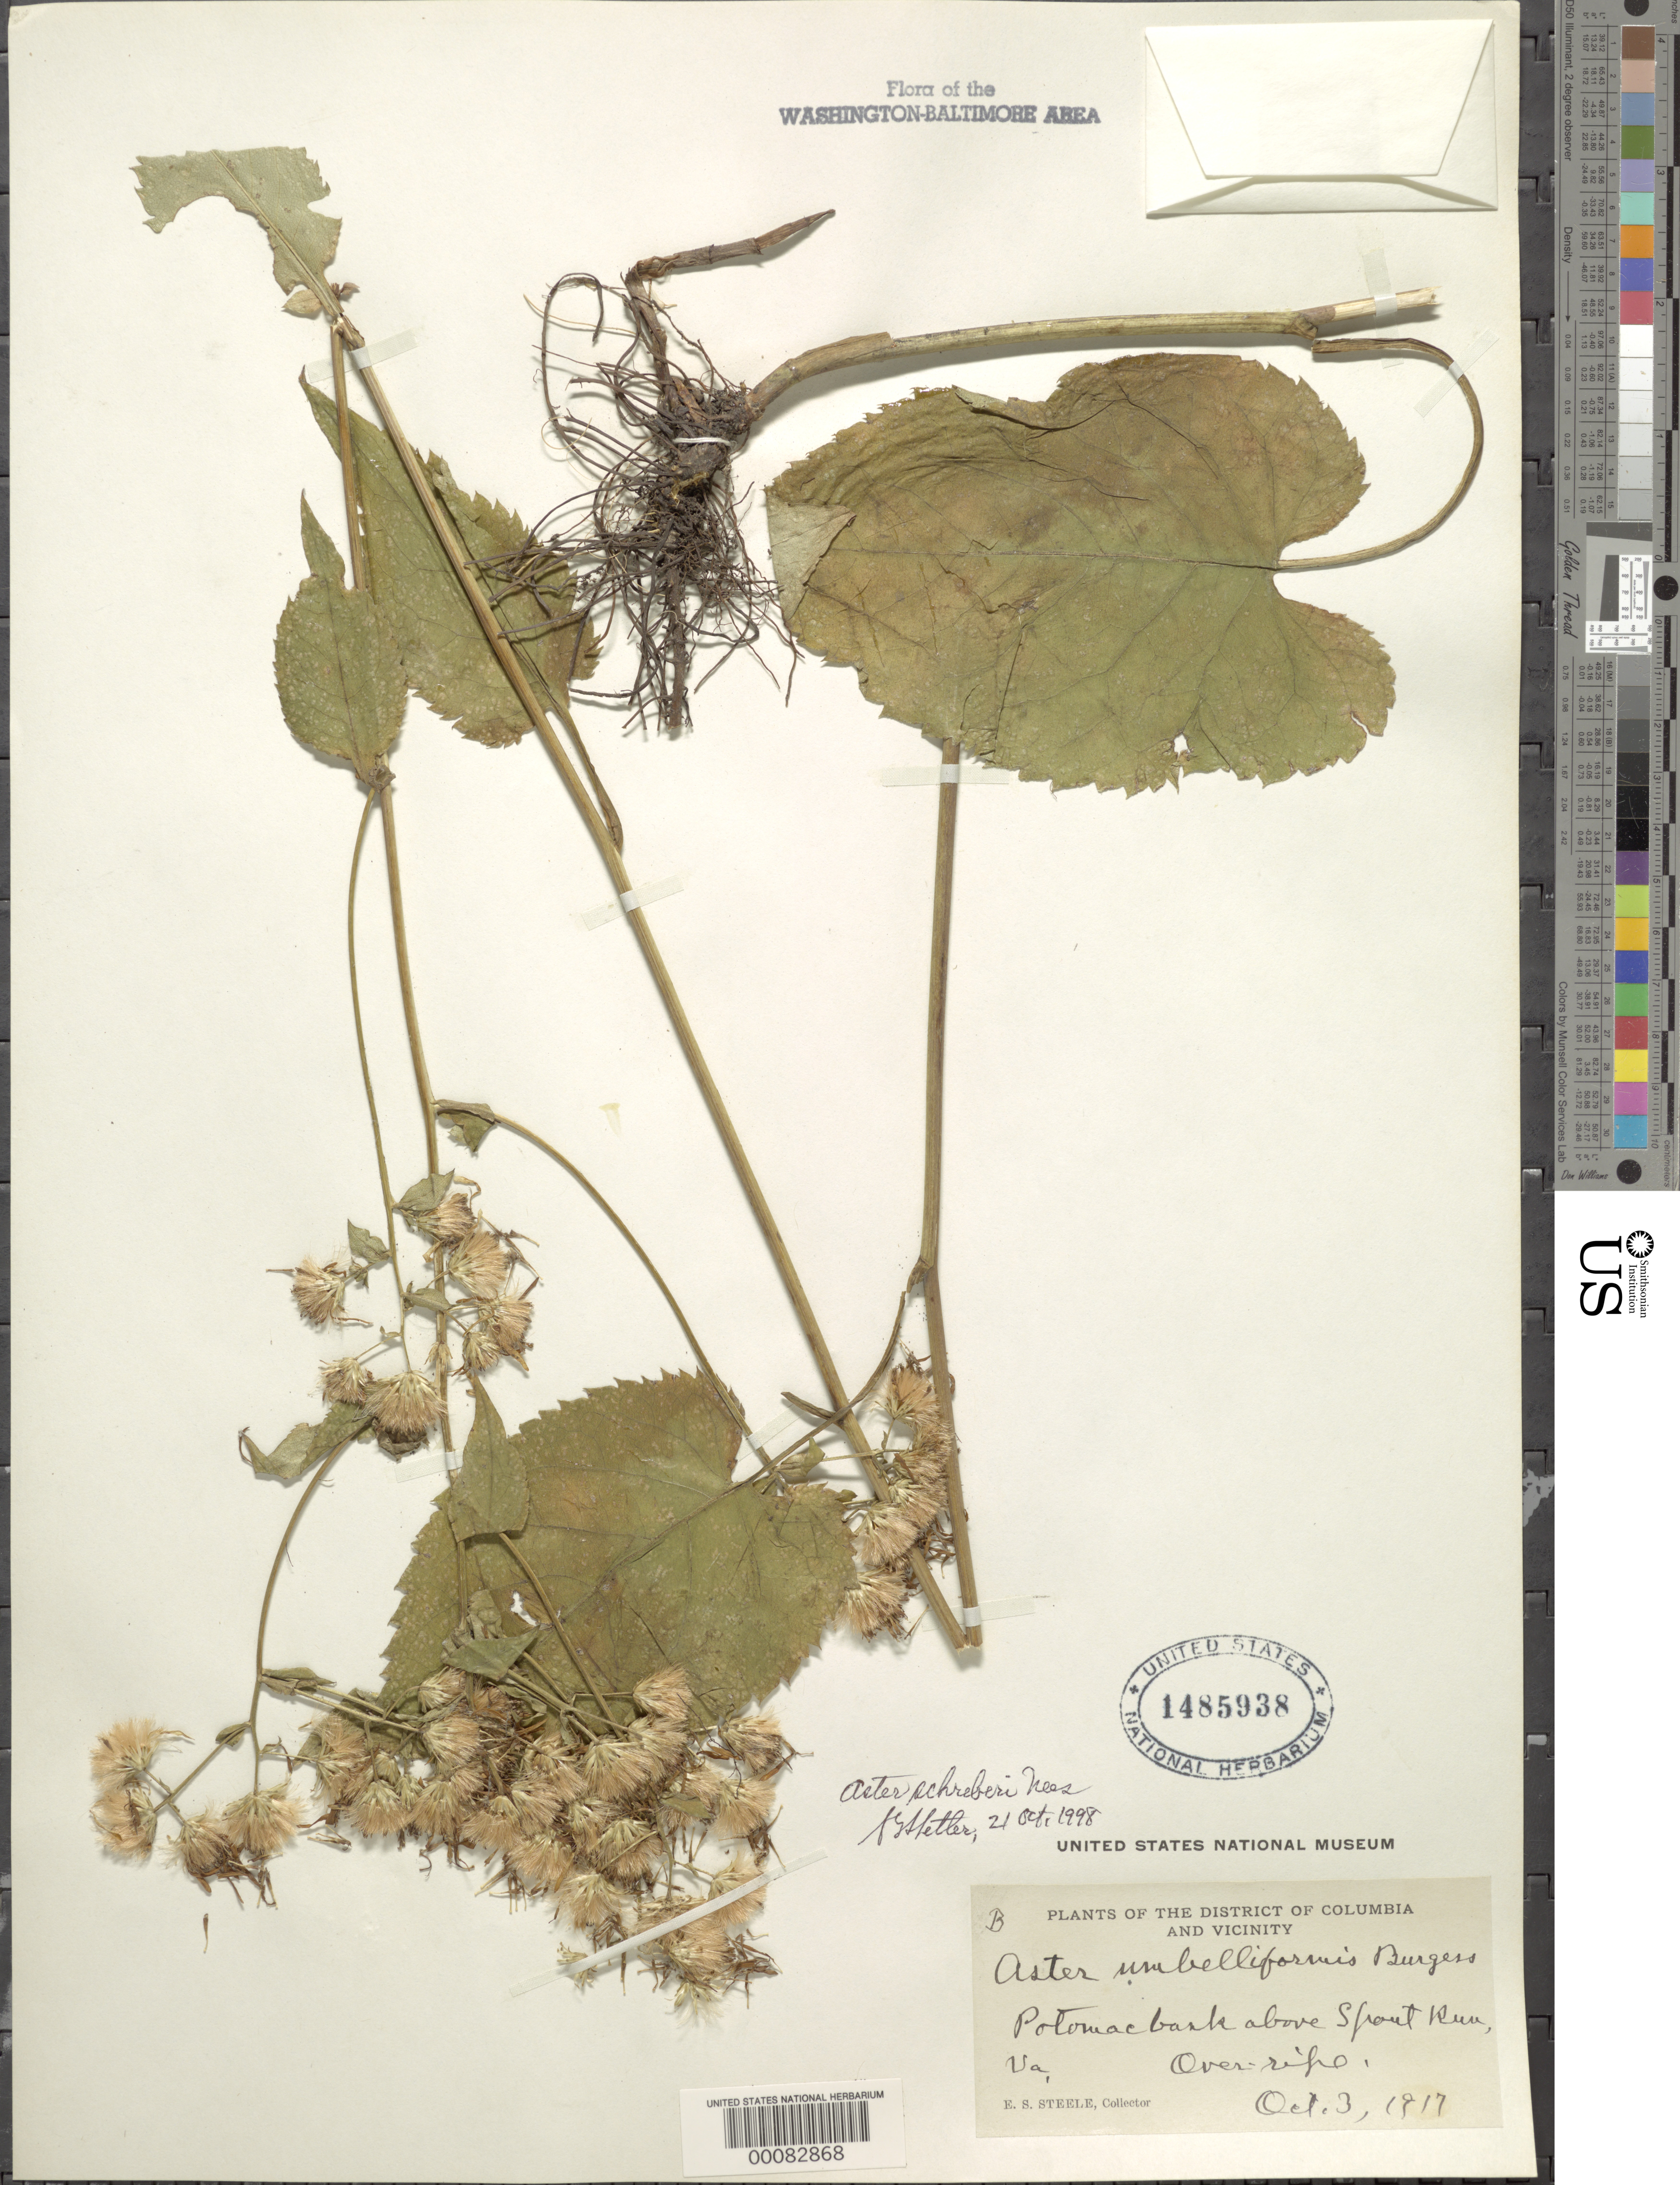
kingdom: Plantae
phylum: Tracheophyta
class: Magnoliopsida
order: Asterales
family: Asteraceae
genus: Eurybia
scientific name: Eurybia schreberi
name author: (Nees) Nees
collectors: E. Steele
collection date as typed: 03 Oct 1917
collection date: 1917-10-03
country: United States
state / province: Virginia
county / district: Fairfax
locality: Potomac bank above Spout Run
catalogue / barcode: US 1485938